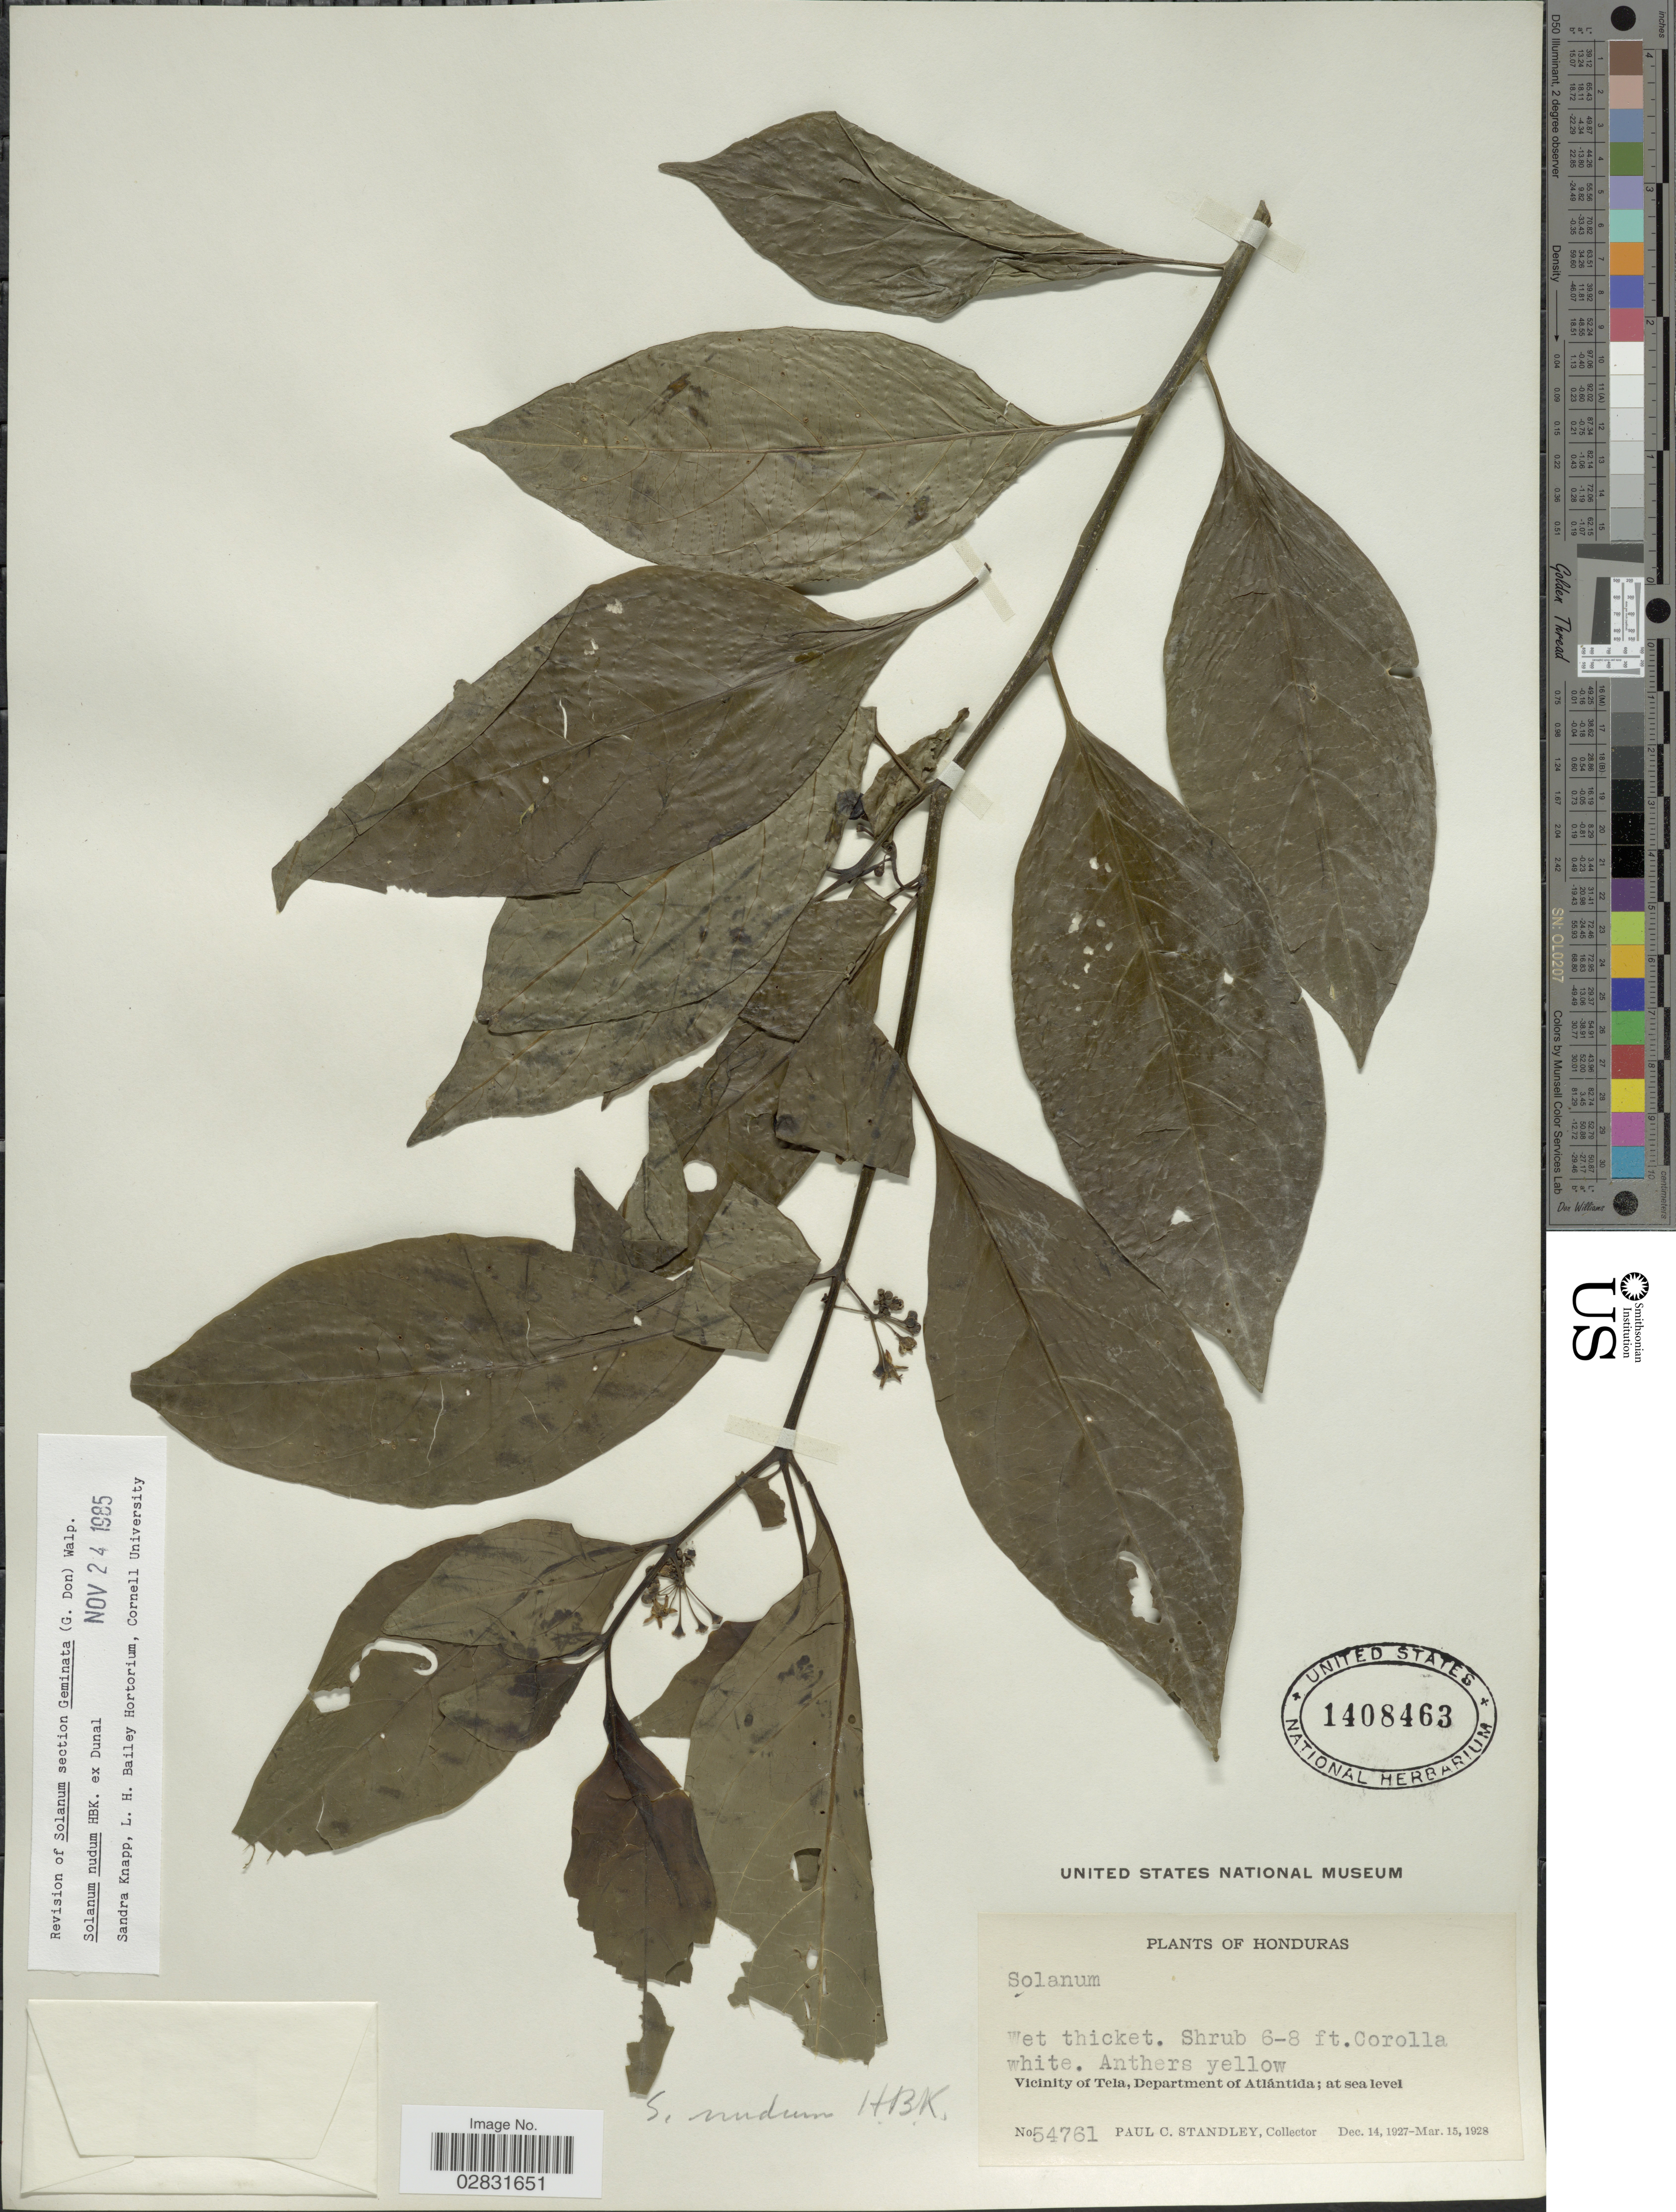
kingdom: Plantae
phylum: Tracheophyta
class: Magnoliopsida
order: Solanales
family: Solanaceae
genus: Solanum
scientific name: Solanum nudum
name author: Humb. & Bonpl. ex Dunal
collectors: P. C. Standley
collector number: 54761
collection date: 1927-12-14/1928-03-15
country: Honduras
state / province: Atlántida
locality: Vicinity of Tela, Department of Atlántida.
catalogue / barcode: US 1408463